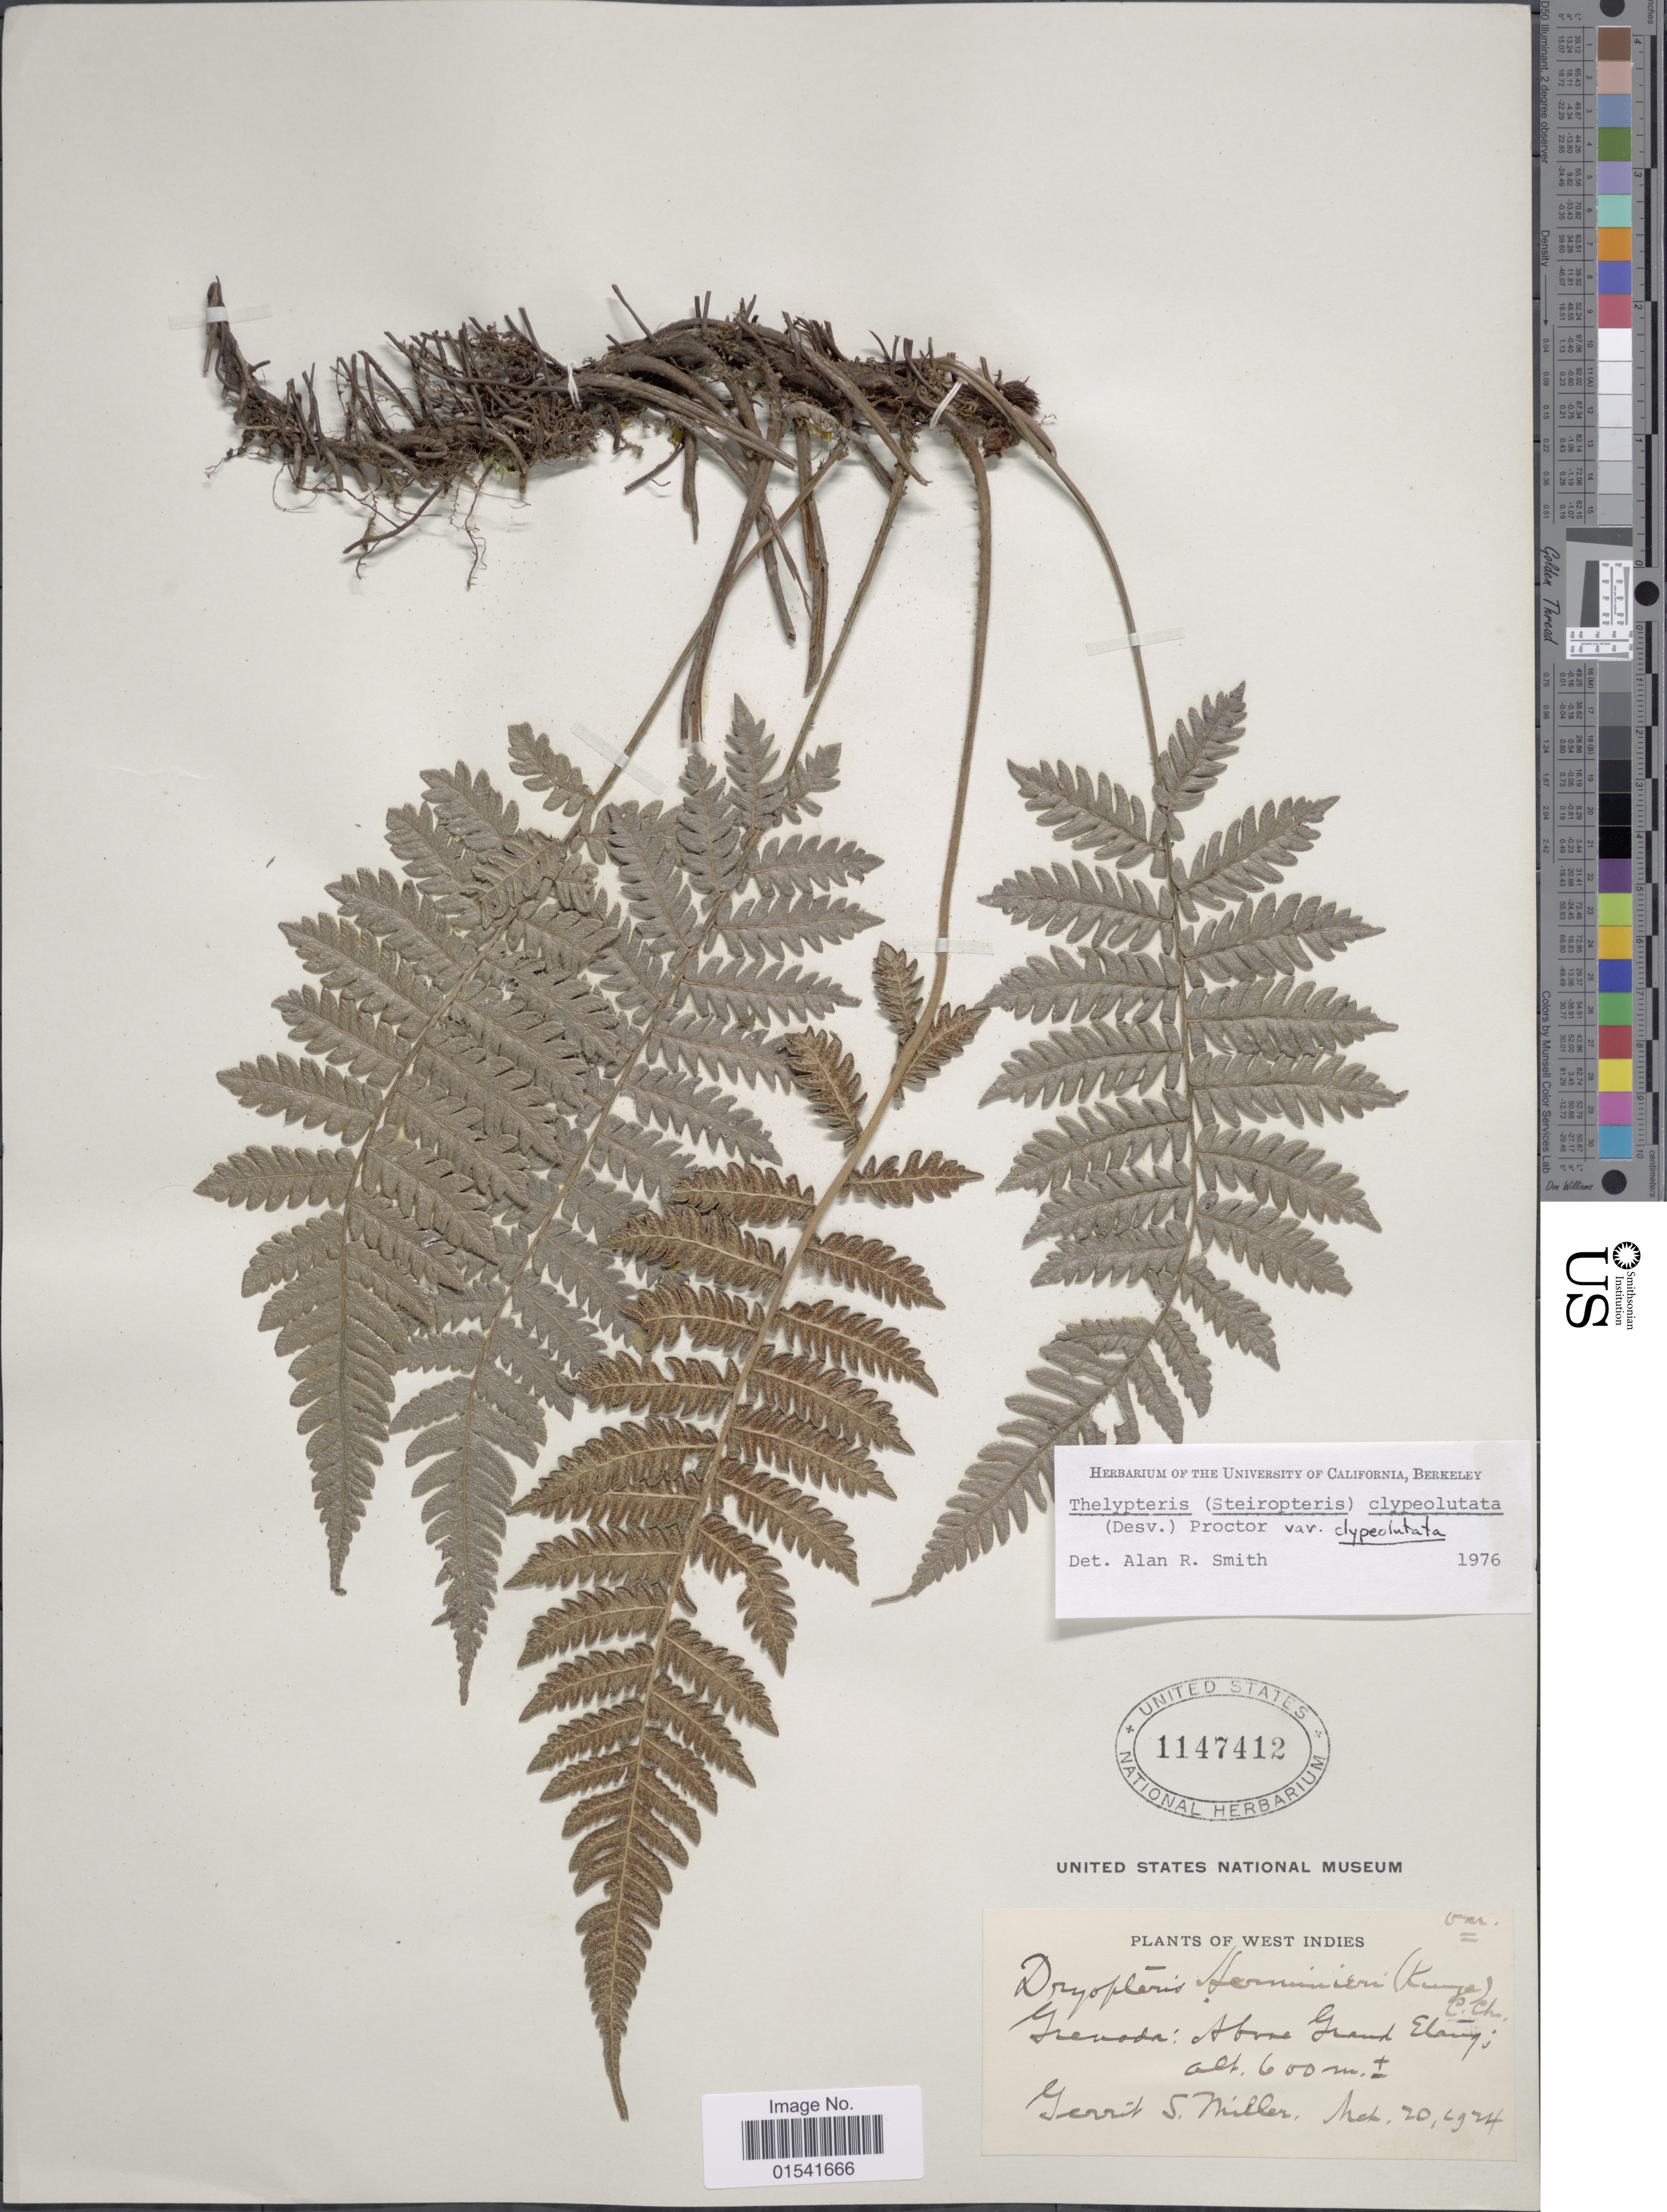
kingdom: Plantae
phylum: Tracheophyta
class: Polypodiopsida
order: Polypodiales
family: Thelypteridaceae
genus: Steiropteris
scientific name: Steiropteris clypeolutata var. clypeolutata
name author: (Desv.) Pic. Serm.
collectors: G. S. Miller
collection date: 1924-03-20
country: Grenada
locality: Above Grand Etang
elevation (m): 600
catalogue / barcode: US 1147412